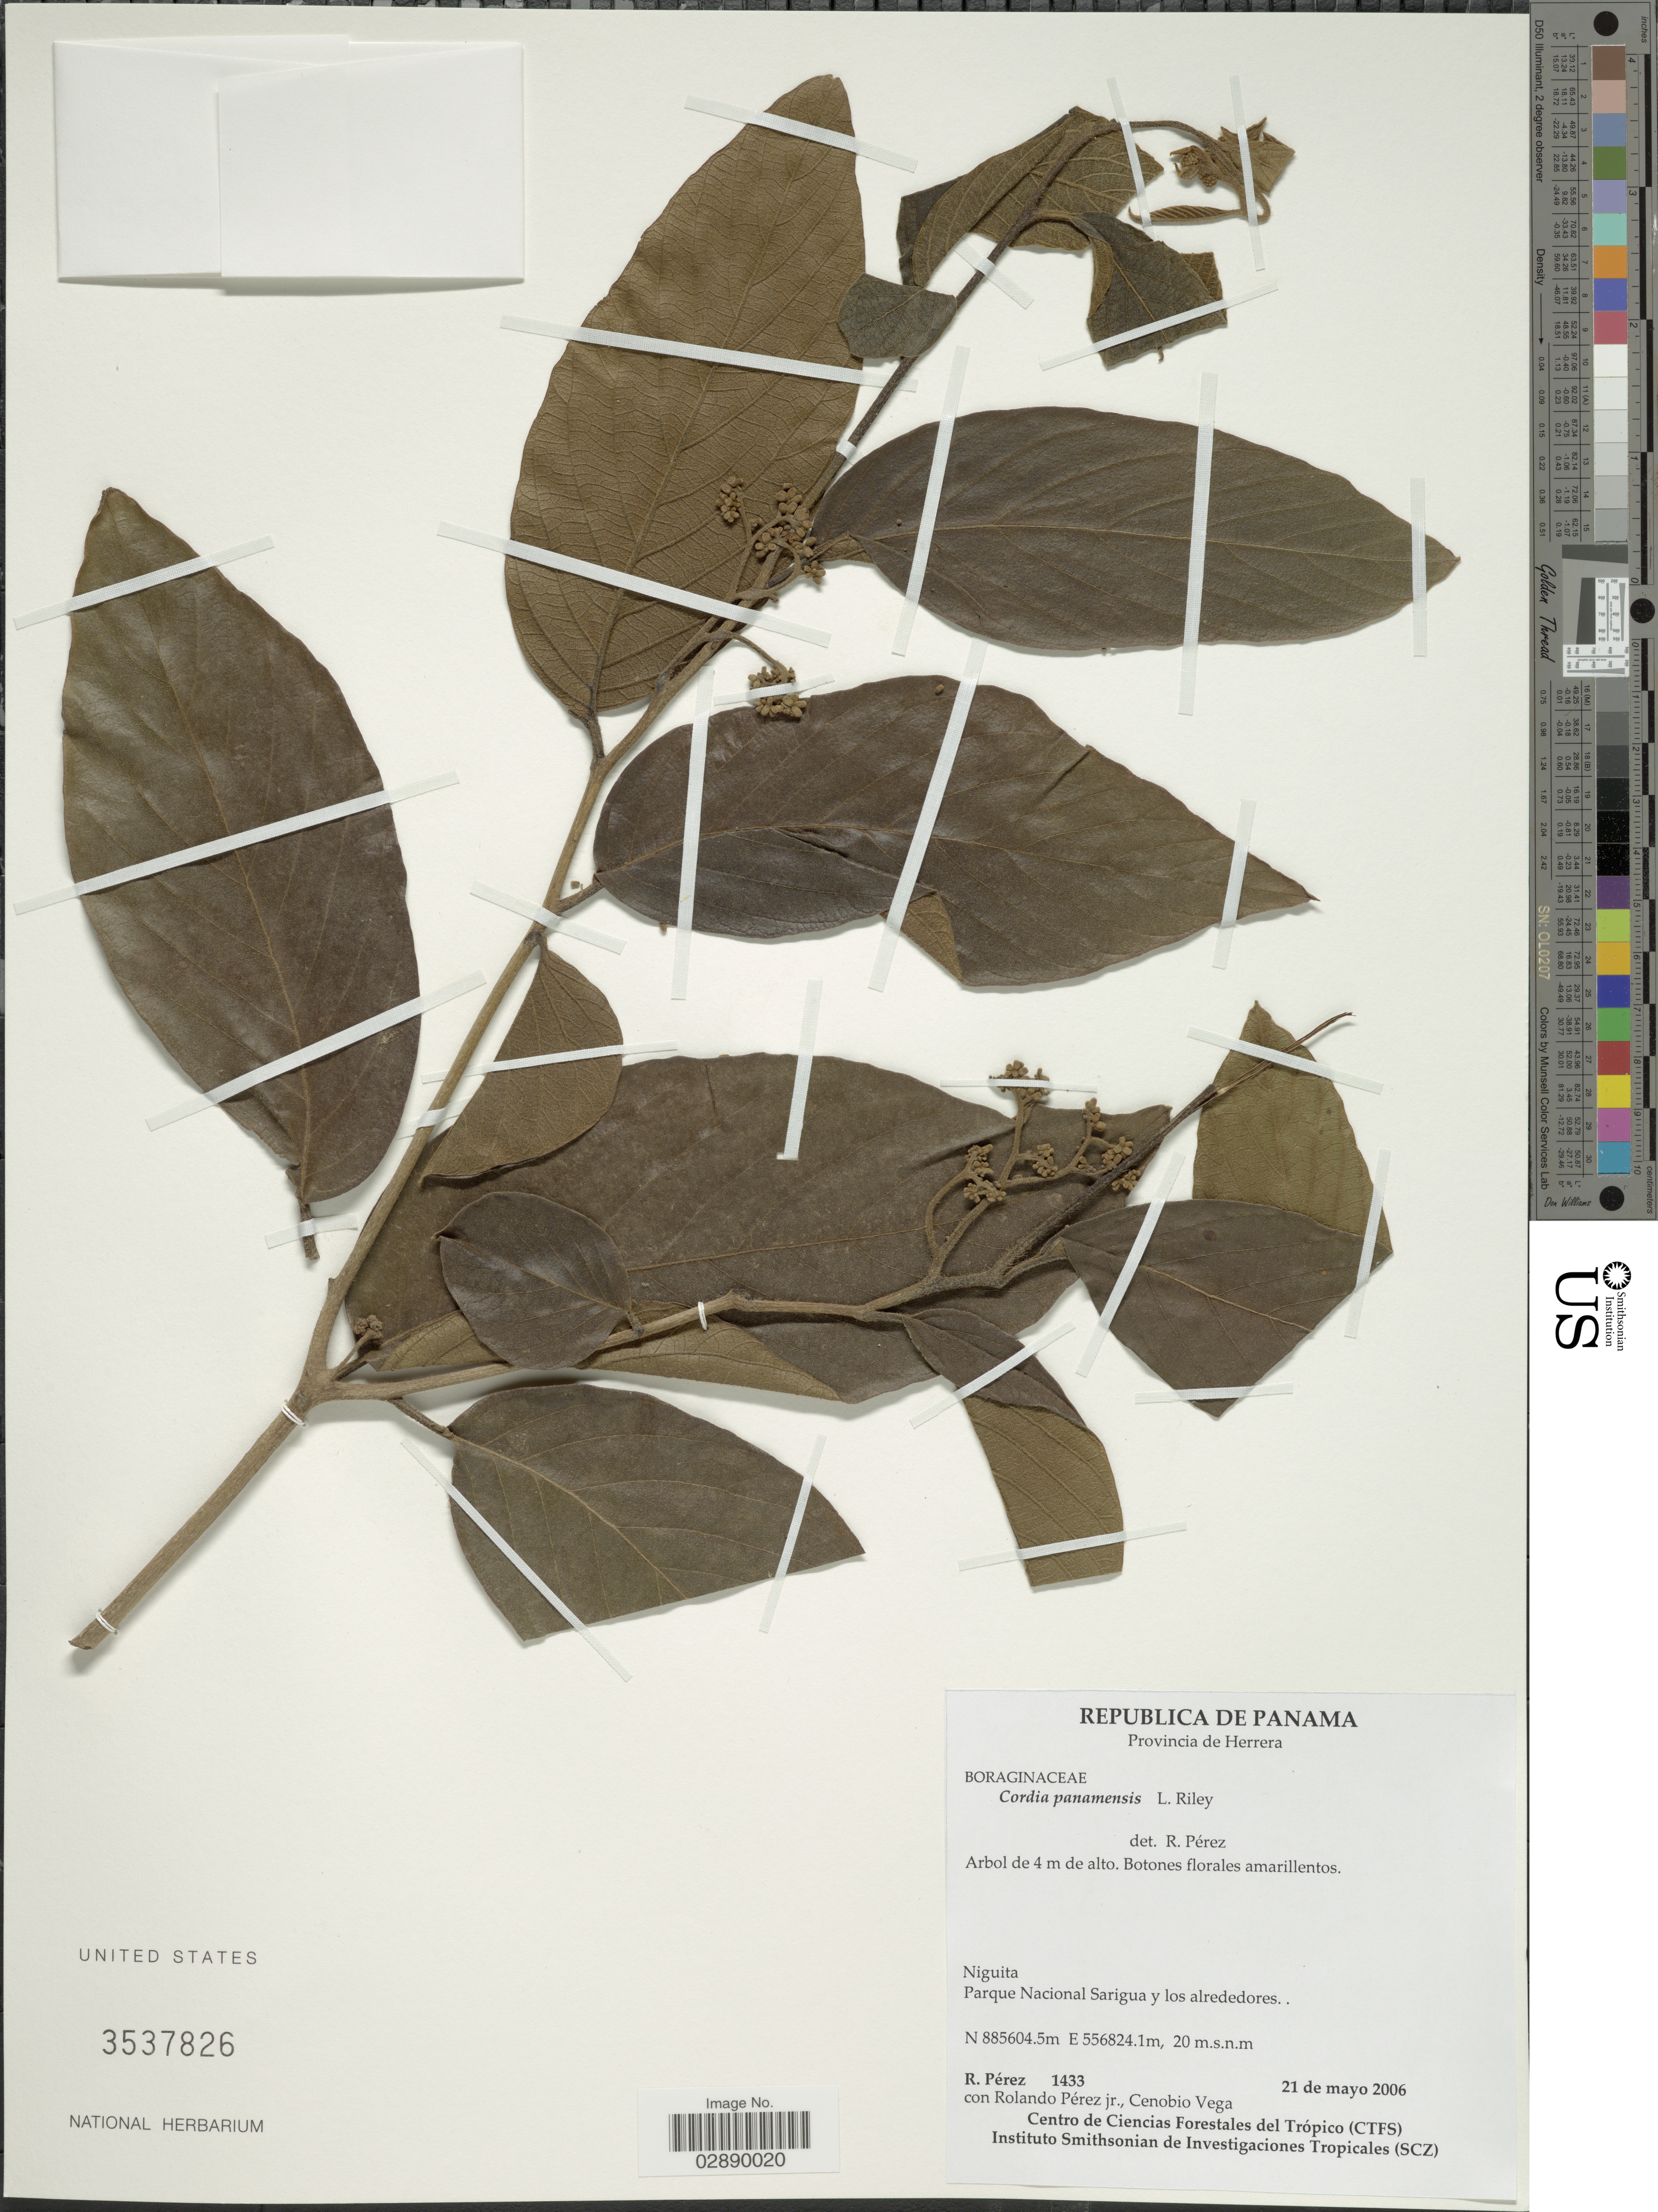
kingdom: Plantae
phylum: Tracheophyta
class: Magnoliopsida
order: Boraginales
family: Cordiaceae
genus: Cordia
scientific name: Cordia panamensis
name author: L. Riley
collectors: R. Perez, R. Perez & C. Vega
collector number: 1433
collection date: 2006-05-21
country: Panama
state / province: Herrera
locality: Provincia de Herrera. Niguita, Parque Nacional Sarigua y los alrededores.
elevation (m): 20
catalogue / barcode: US 3537826